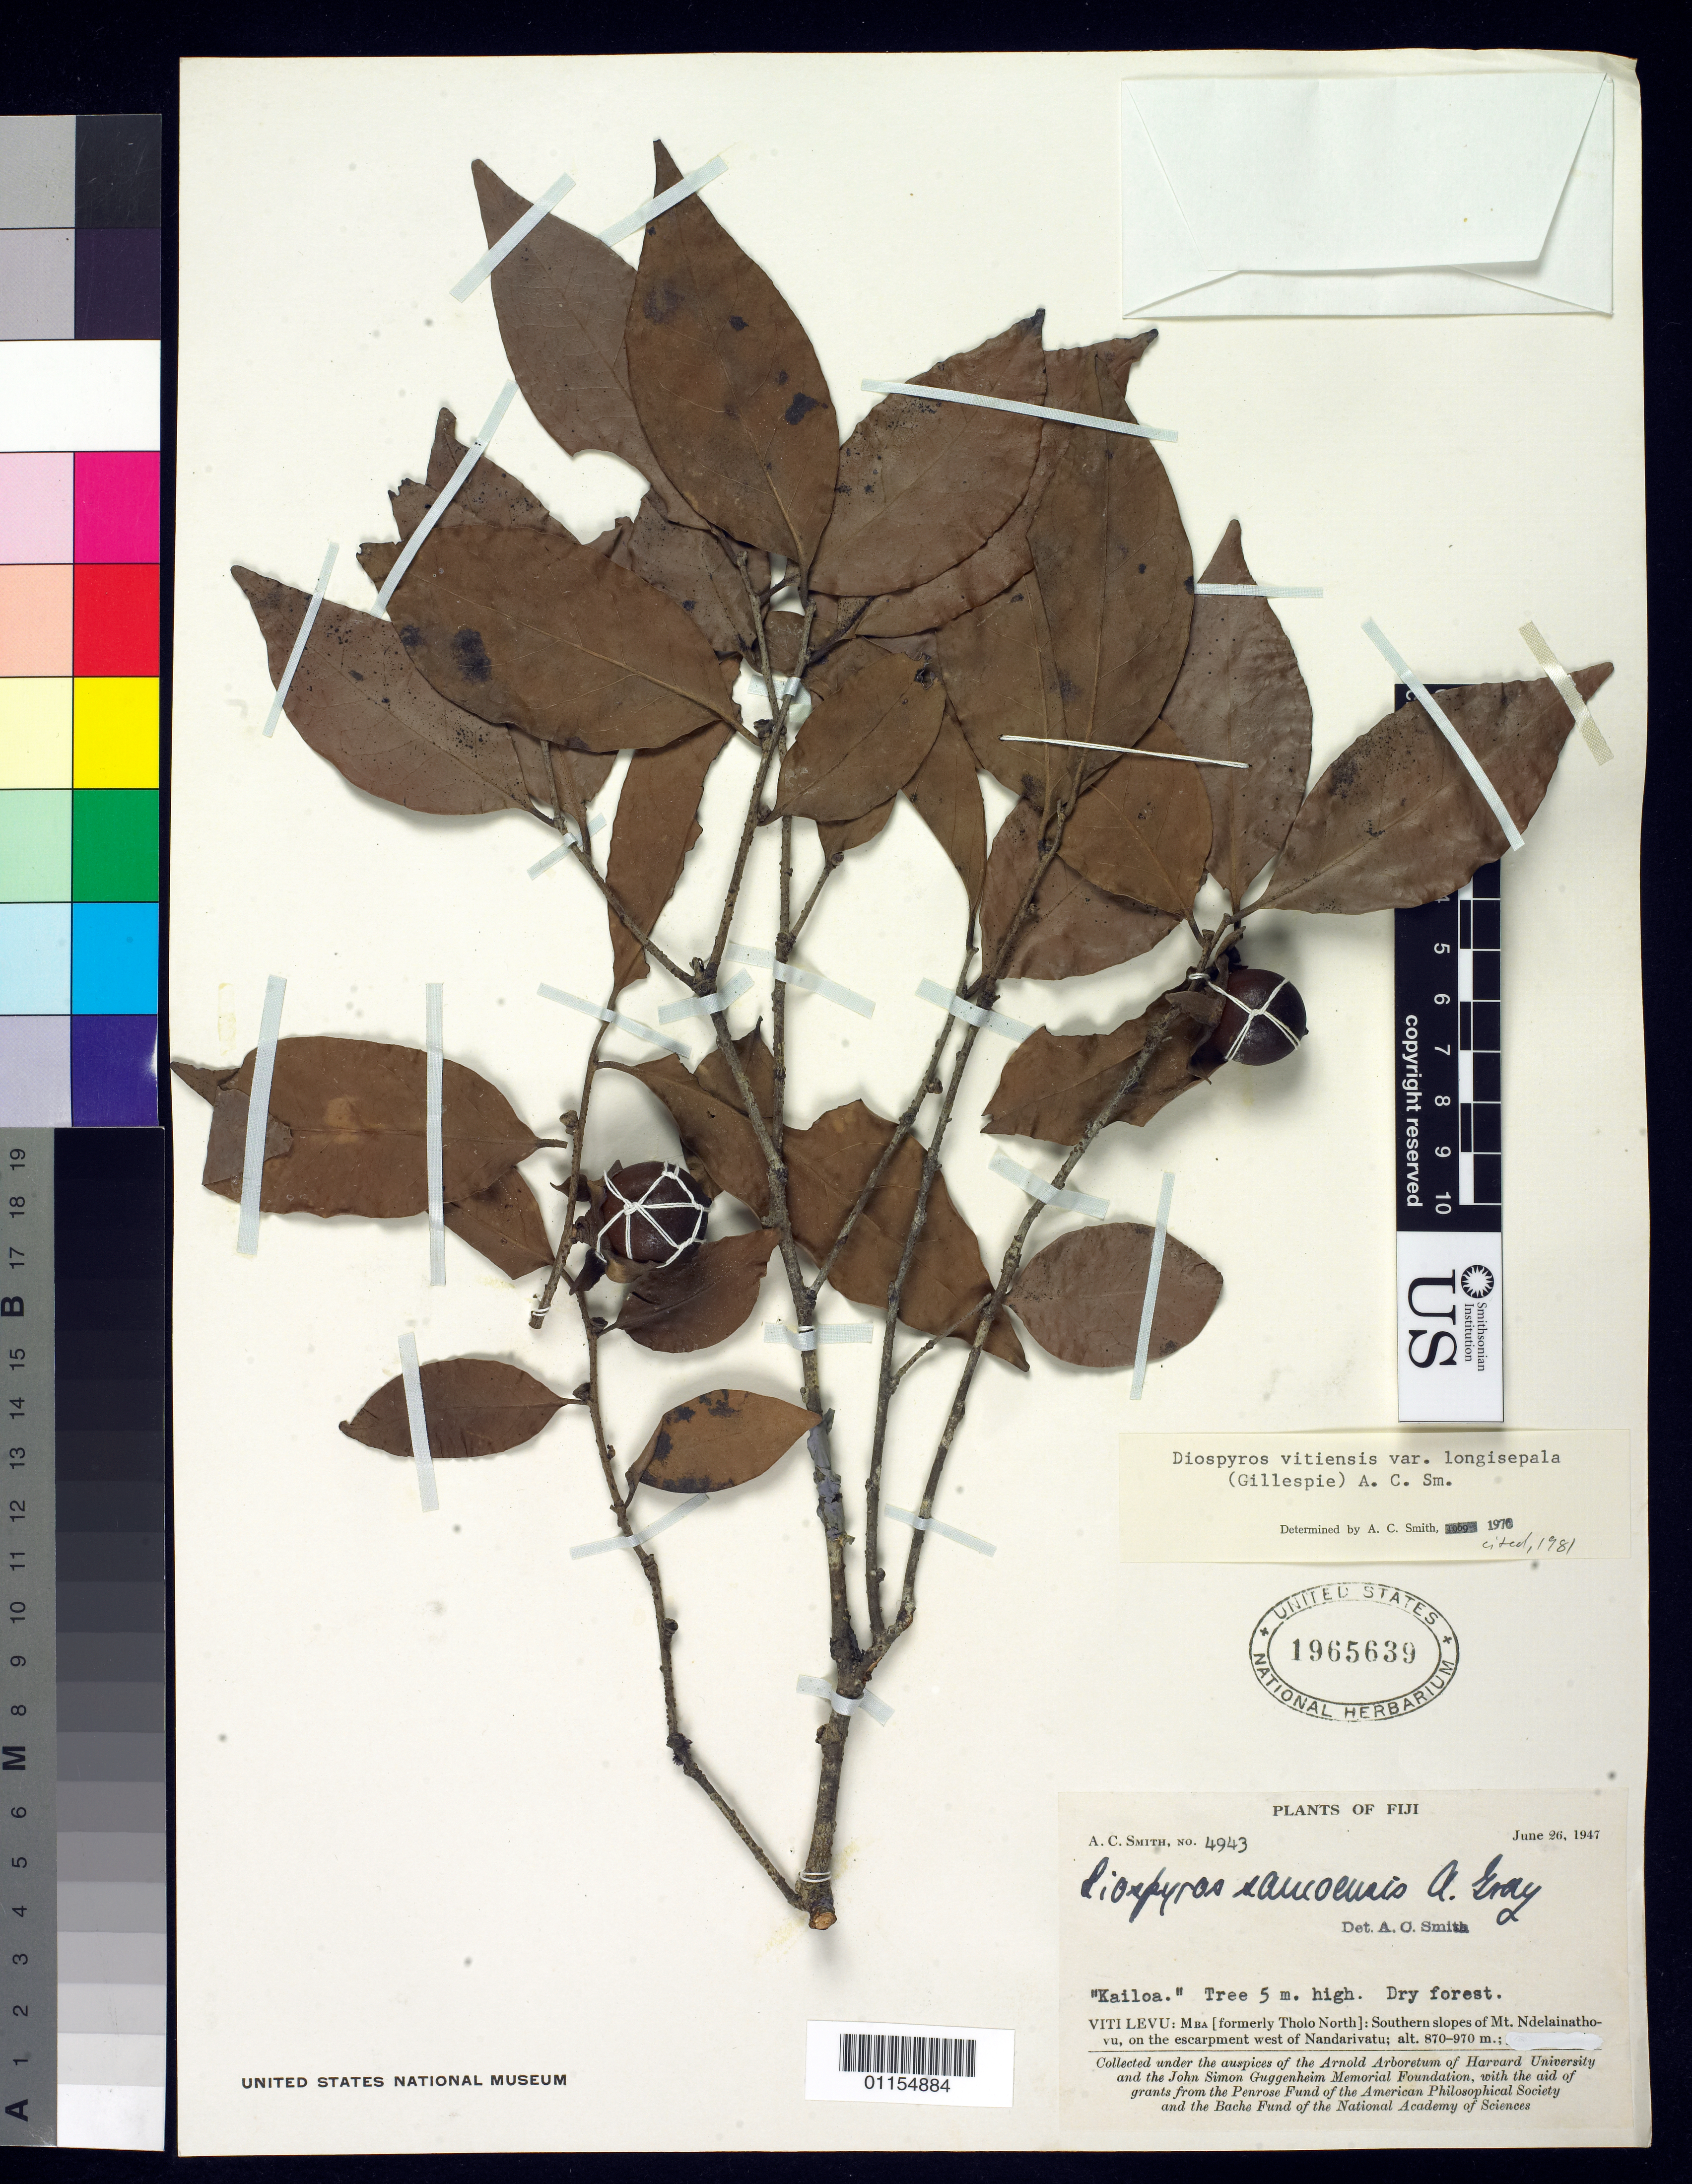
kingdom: Plantae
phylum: Tracheophyta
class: Magnoliopsida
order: Ericales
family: Ebenaceae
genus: Diospyros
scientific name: Diospyros vitiensis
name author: Gillespie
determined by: Smith, A. C.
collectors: A. C. Smith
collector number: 4943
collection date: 1947-06-26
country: Fiji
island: Viti Levu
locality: S slopes of Mt. Ndelainathovu, on the escarpment W of Nandarivatu.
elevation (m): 870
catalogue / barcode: US 1965639